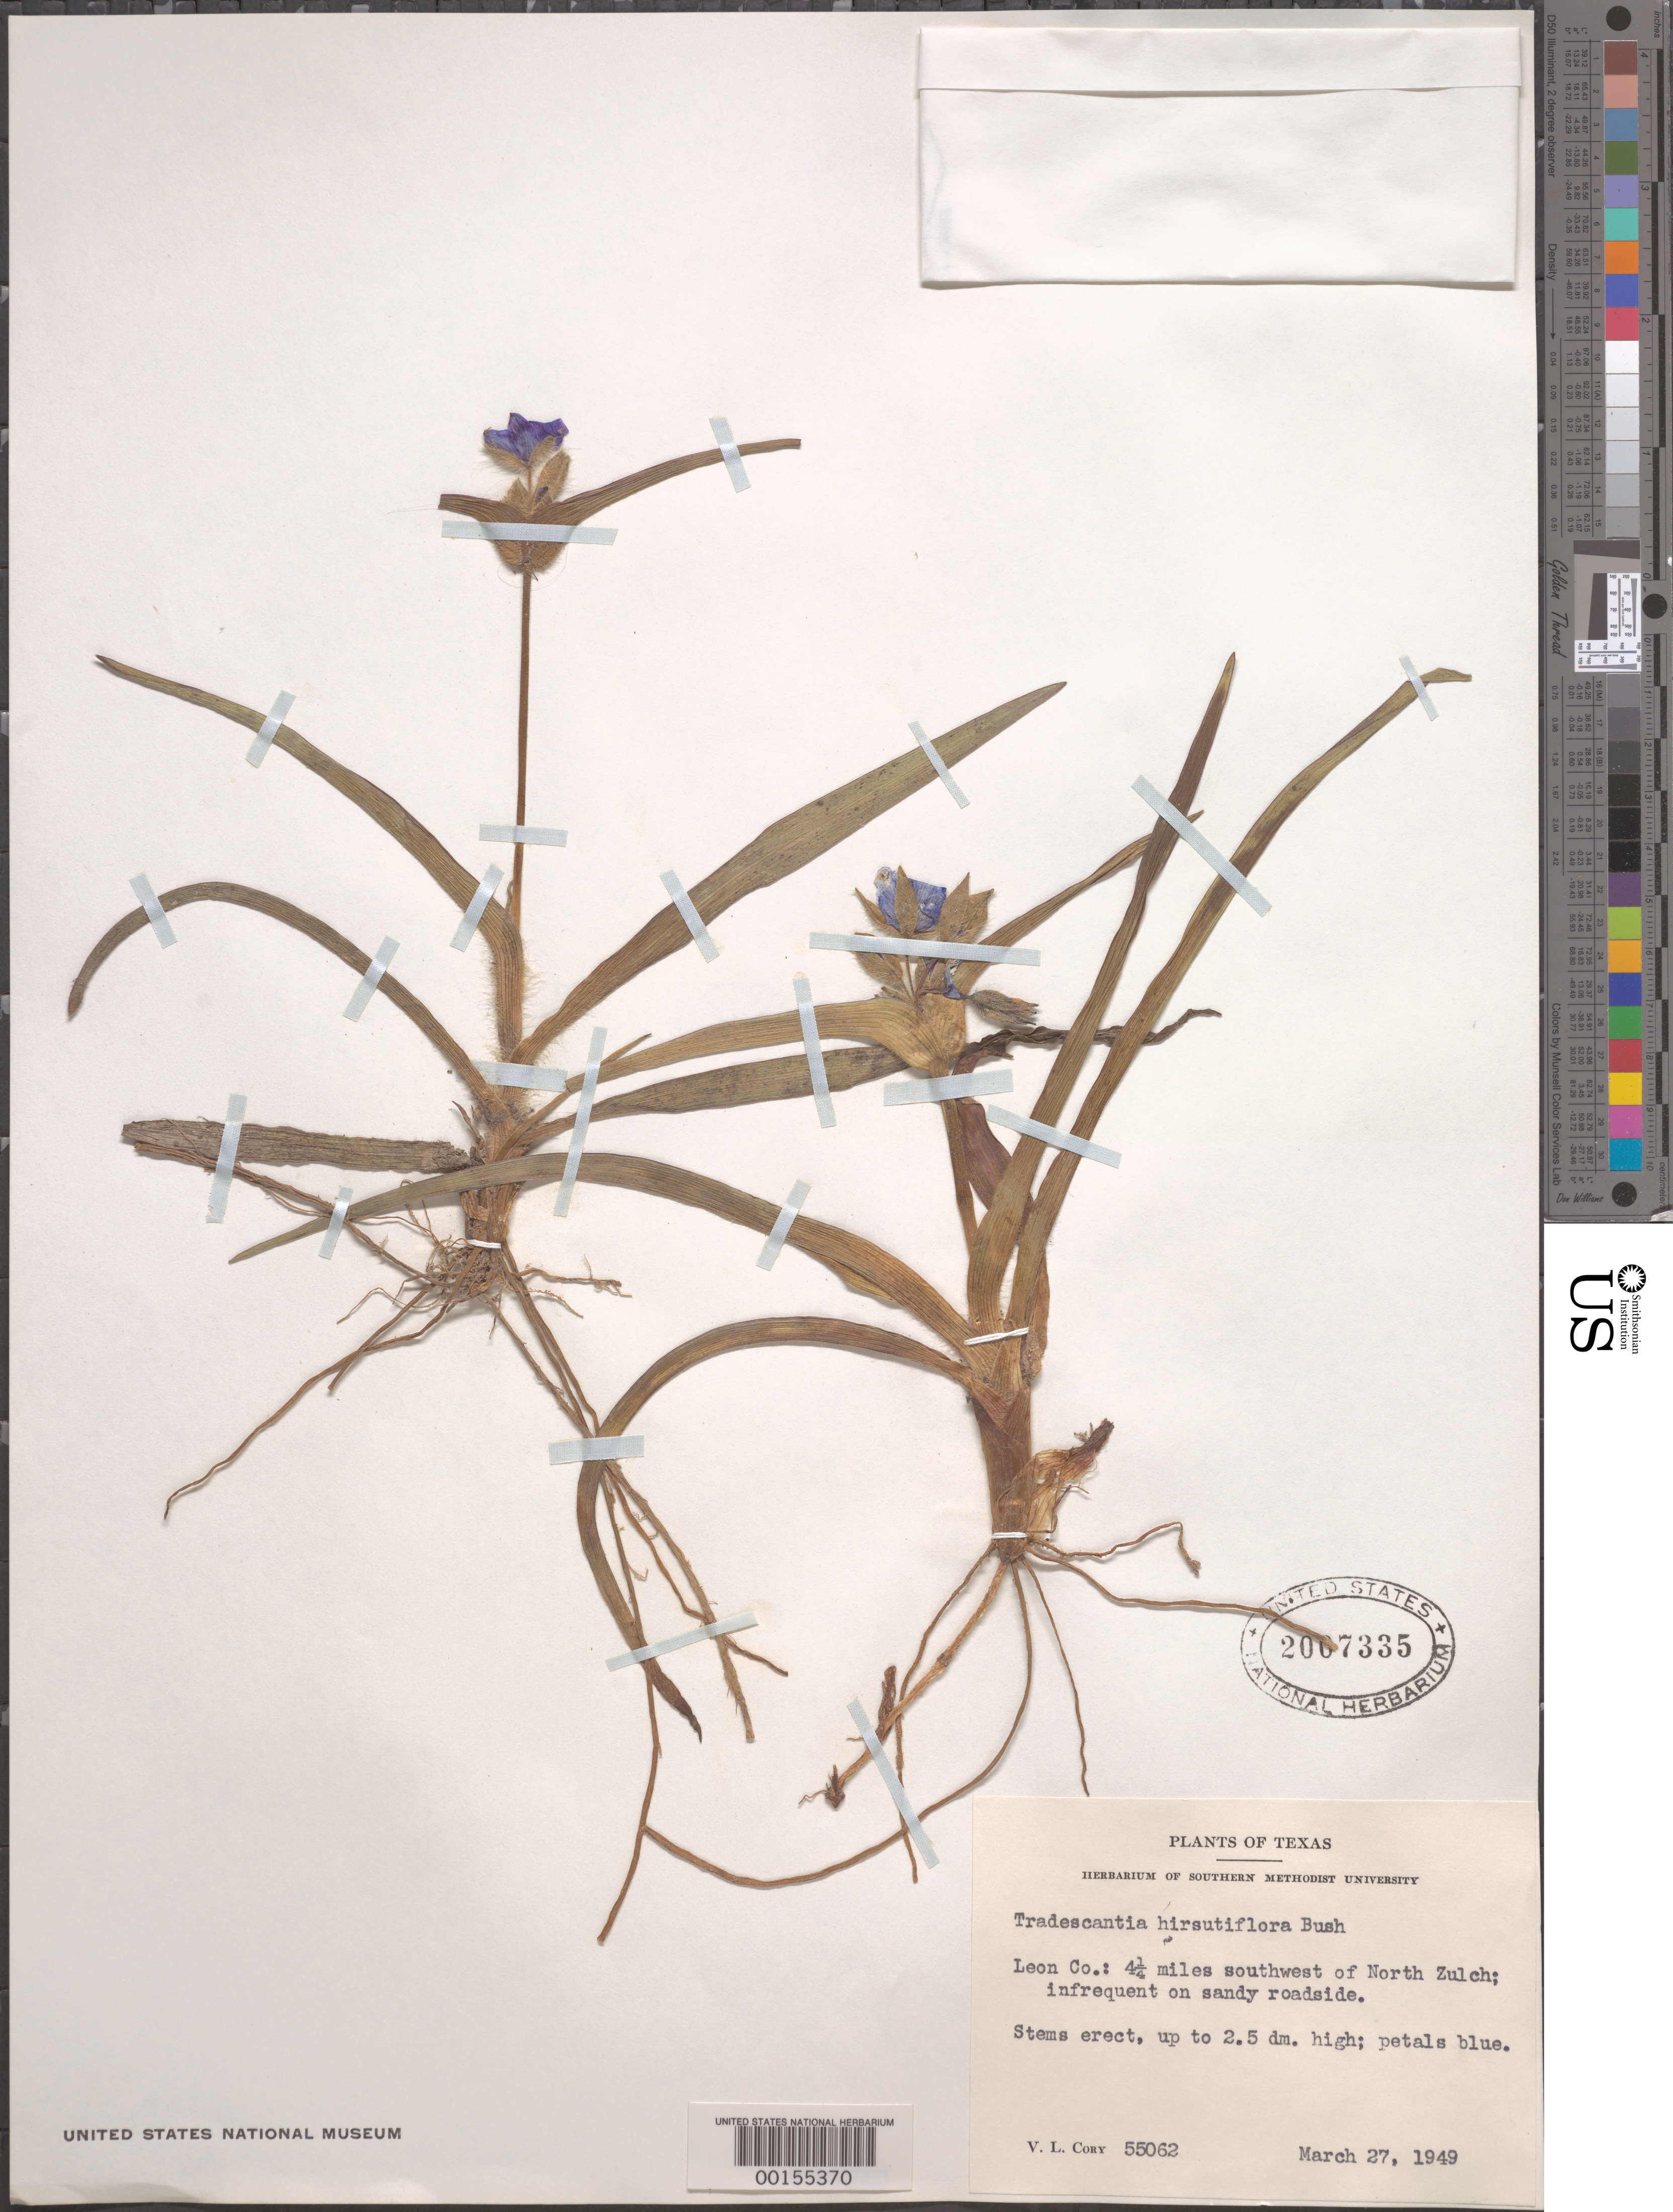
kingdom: Plantae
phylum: Tracheophyta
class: Liliopsida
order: Commelinales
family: Commelinaceae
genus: Tradescantia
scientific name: Tradescantia hirsutiflora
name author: Bush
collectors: V. Cory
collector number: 55062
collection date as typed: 27 Mar 1949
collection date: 1949-03-27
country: United States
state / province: Texas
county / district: Leon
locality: Sw of north zulch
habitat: Sandy roadside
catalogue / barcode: US 2007335